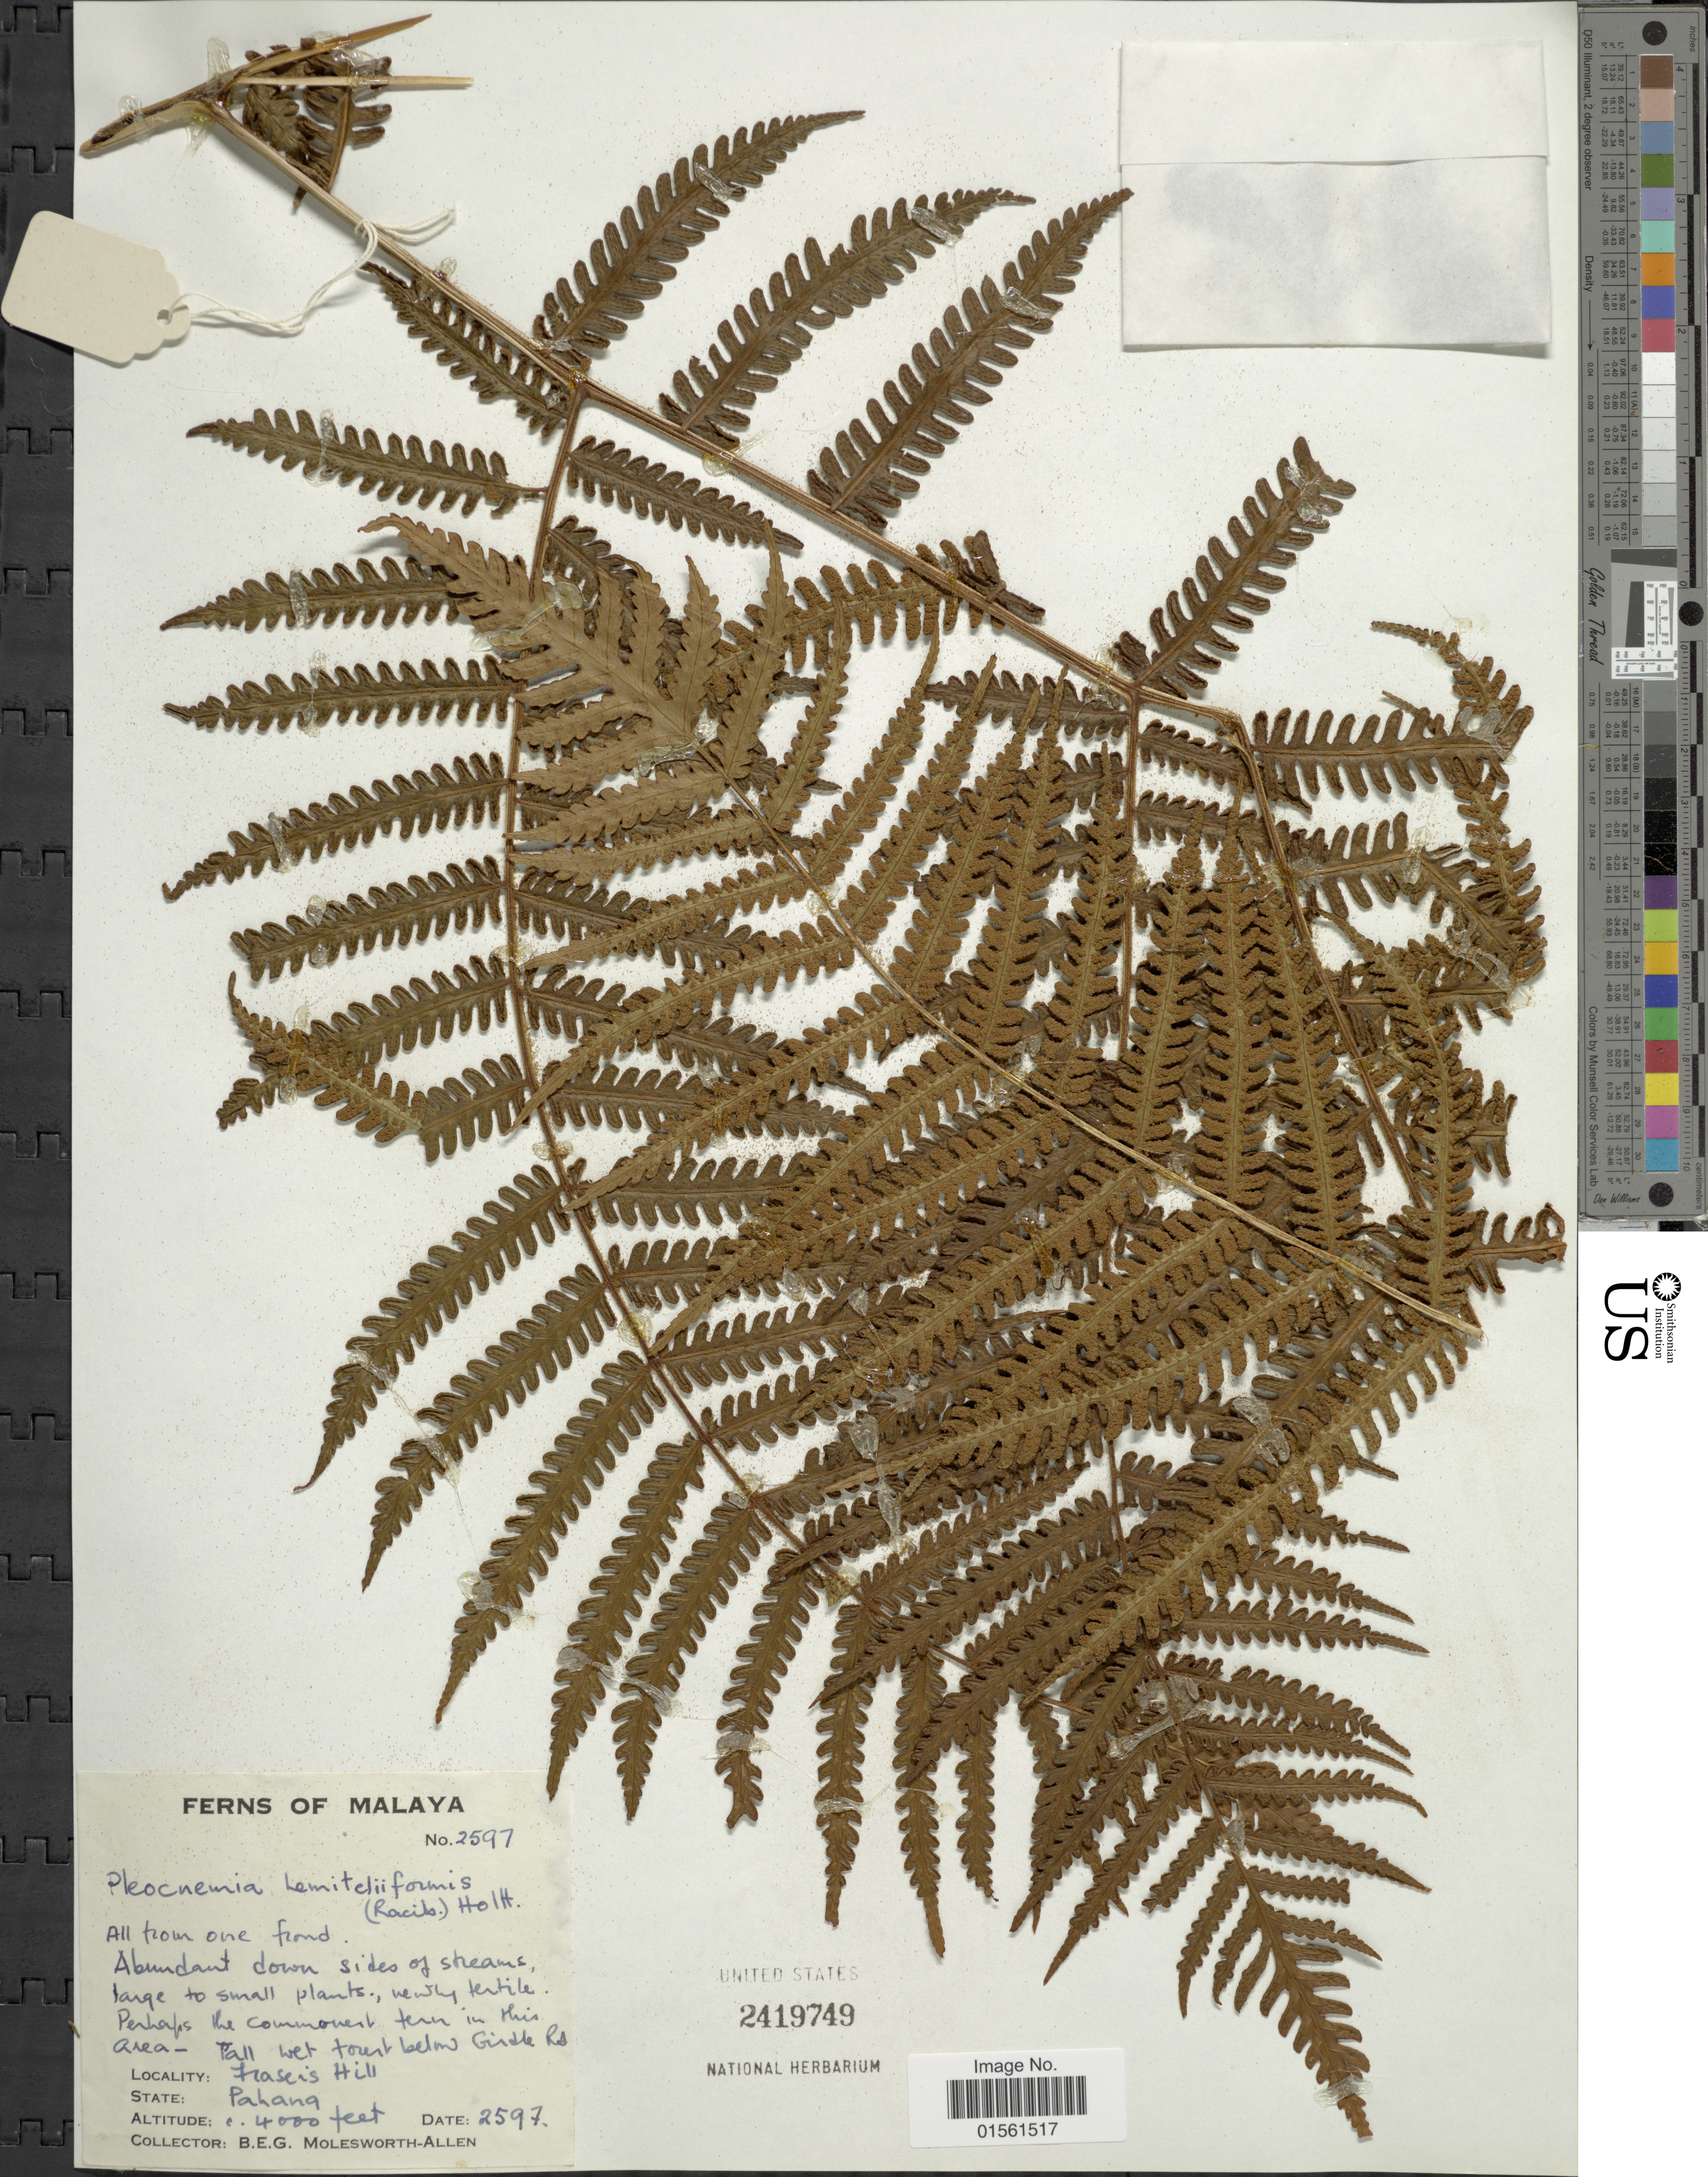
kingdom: Plantae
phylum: Tracheophyta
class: Polypodiopsida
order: Polypodiales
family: Dryopteridaceae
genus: Pleocnemia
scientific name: Pleocnemia hemiteliiformis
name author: (Racib.) Holttum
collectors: B. E. G. Molesworth-Allen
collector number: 2597?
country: Malaysia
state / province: Pahang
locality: Tall wet forest below Girdle Rd., Fraser's Hill [Bukit Fraser].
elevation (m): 1219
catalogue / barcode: US 2419749